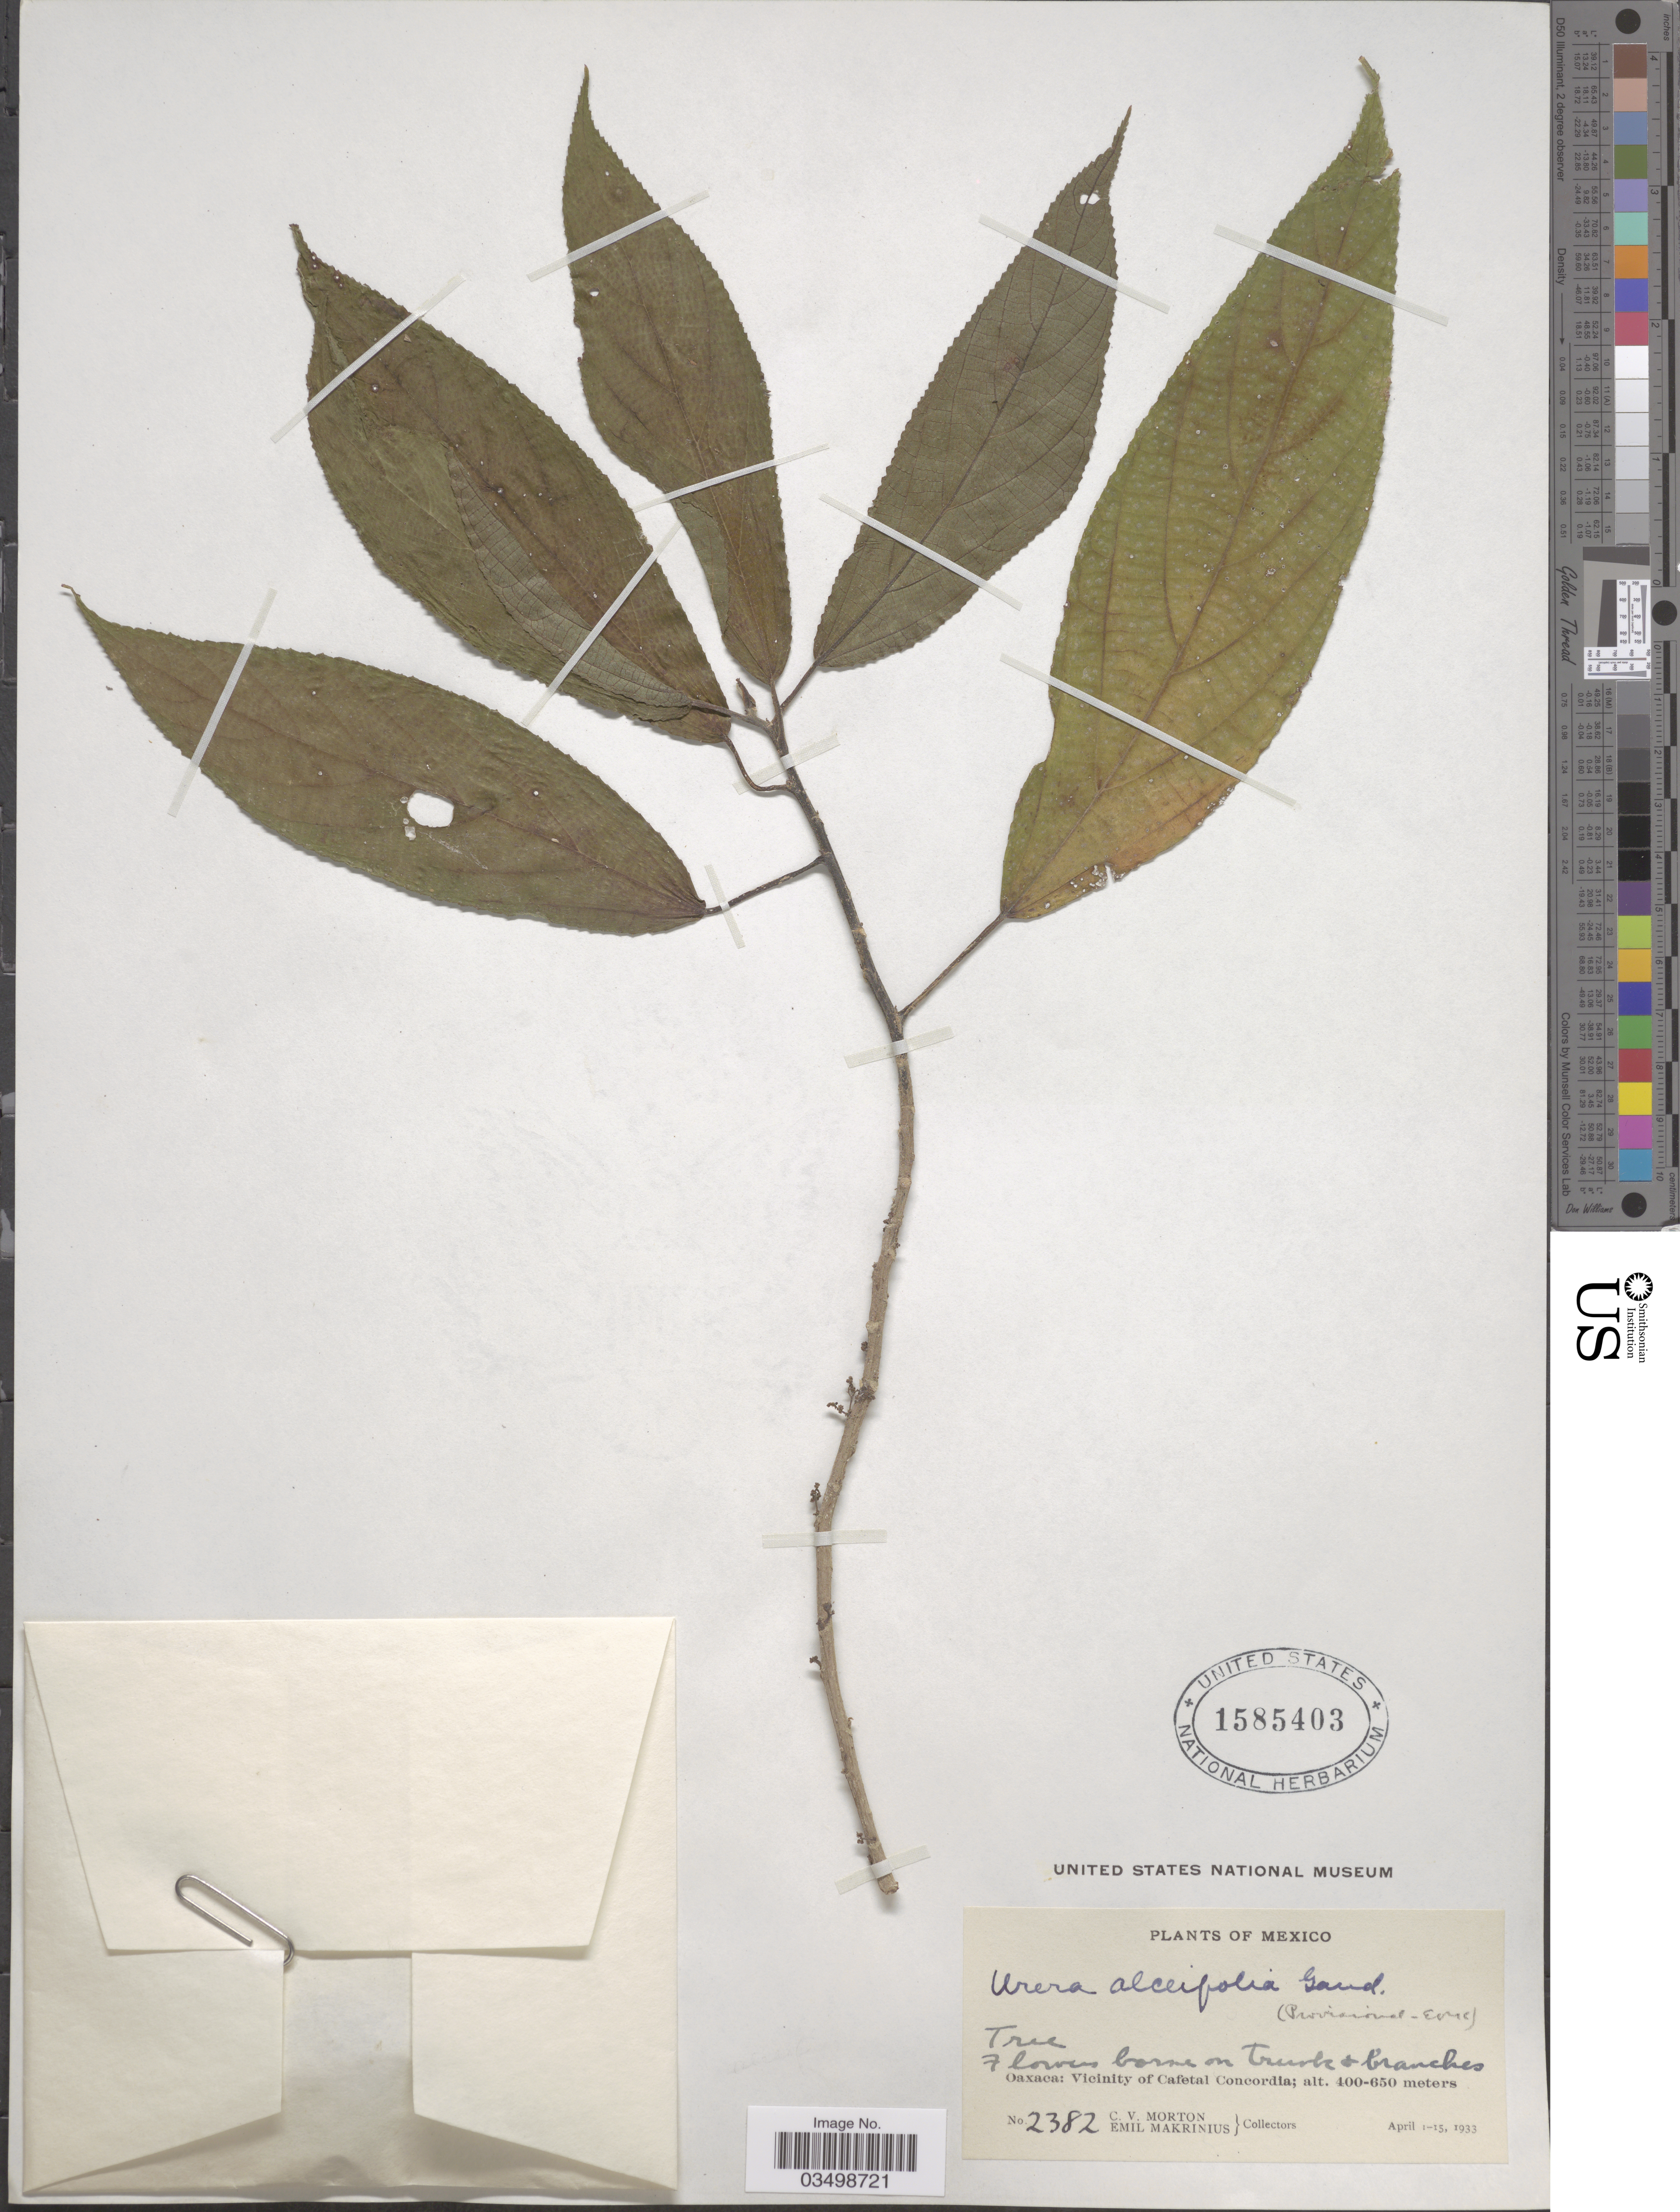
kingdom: Plantae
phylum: Tracheophyta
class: Magnoliopsida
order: Rosales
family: Urticaceae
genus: Urera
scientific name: Urera simplex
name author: Wedd.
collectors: C. V. Morton & E. Makrinius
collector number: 2382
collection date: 1933-04-01/1933-04-15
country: Mexico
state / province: Oaxaca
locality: Vicinity of Cafetal Concordia.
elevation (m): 400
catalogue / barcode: US 1585403